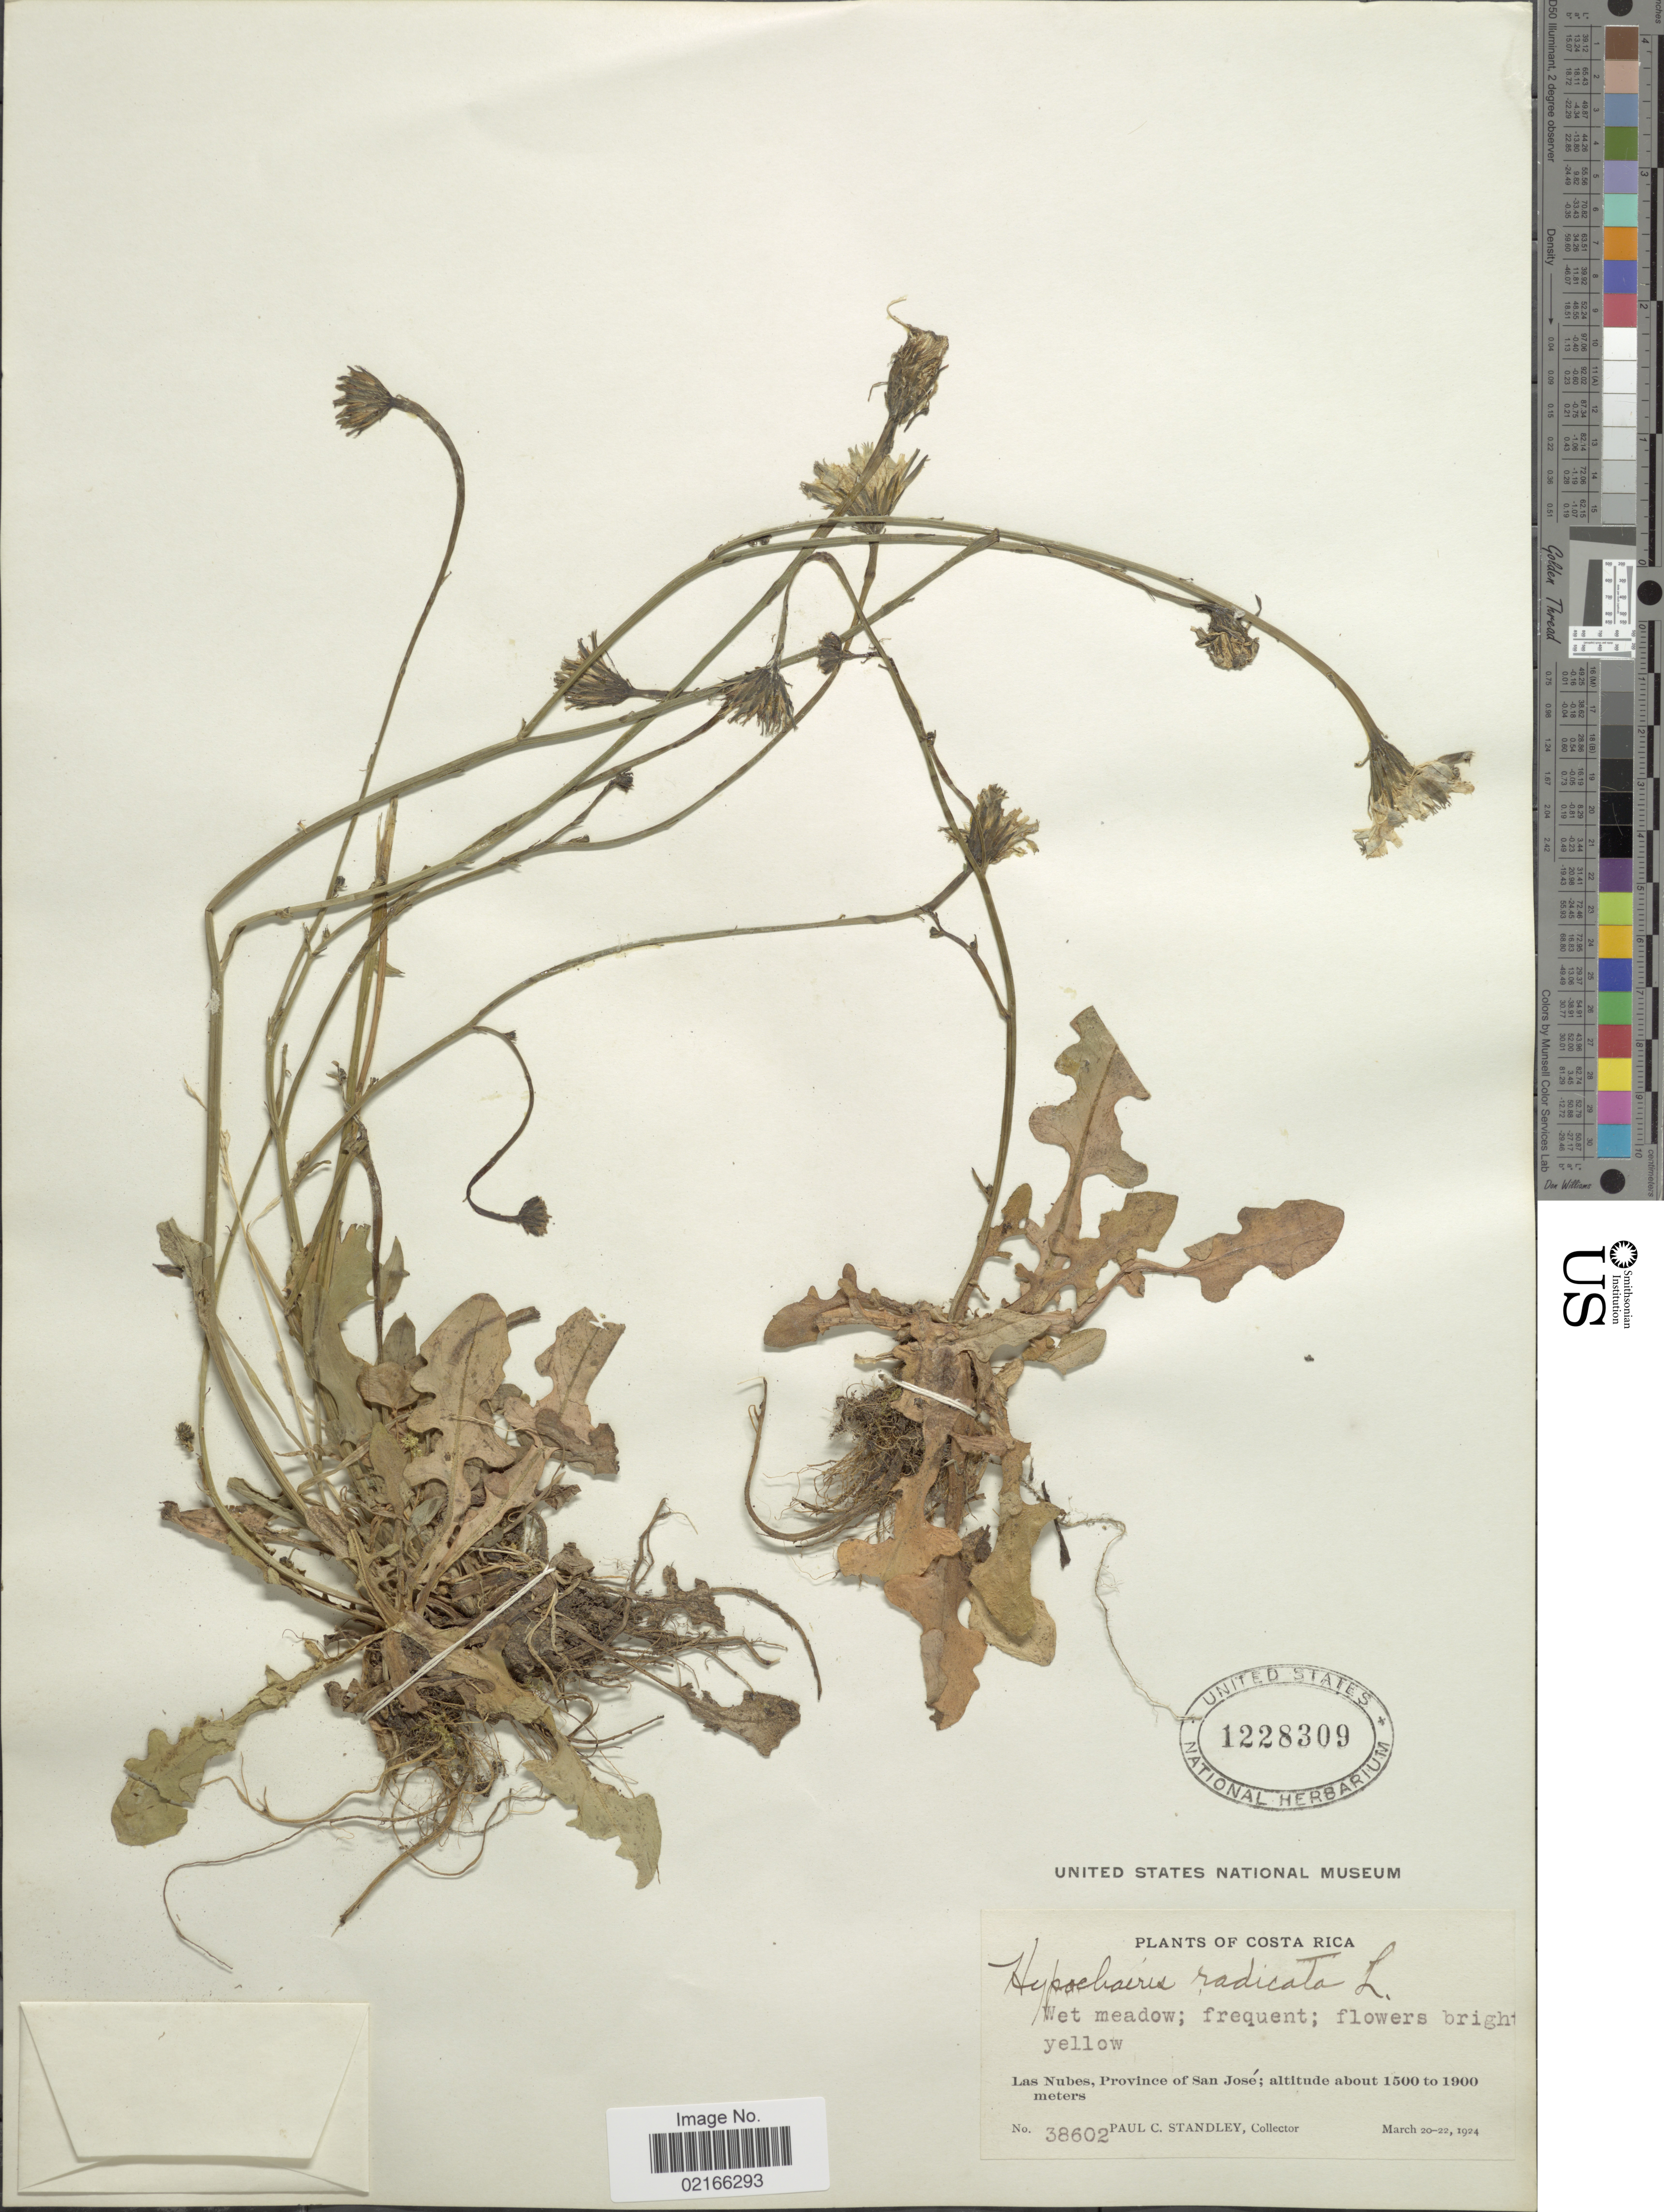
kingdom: Plantae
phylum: Tracheophyta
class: Magnoliopsida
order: Asterales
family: Asteraceae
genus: Hypochaeris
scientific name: Hypochaeris radicata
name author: L.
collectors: P. C. Standley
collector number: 38602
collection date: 1924-03-20/1924-03-22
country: Costa Rica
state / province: San José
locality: Las Nubes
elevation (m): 1500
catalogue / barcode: US 1228309